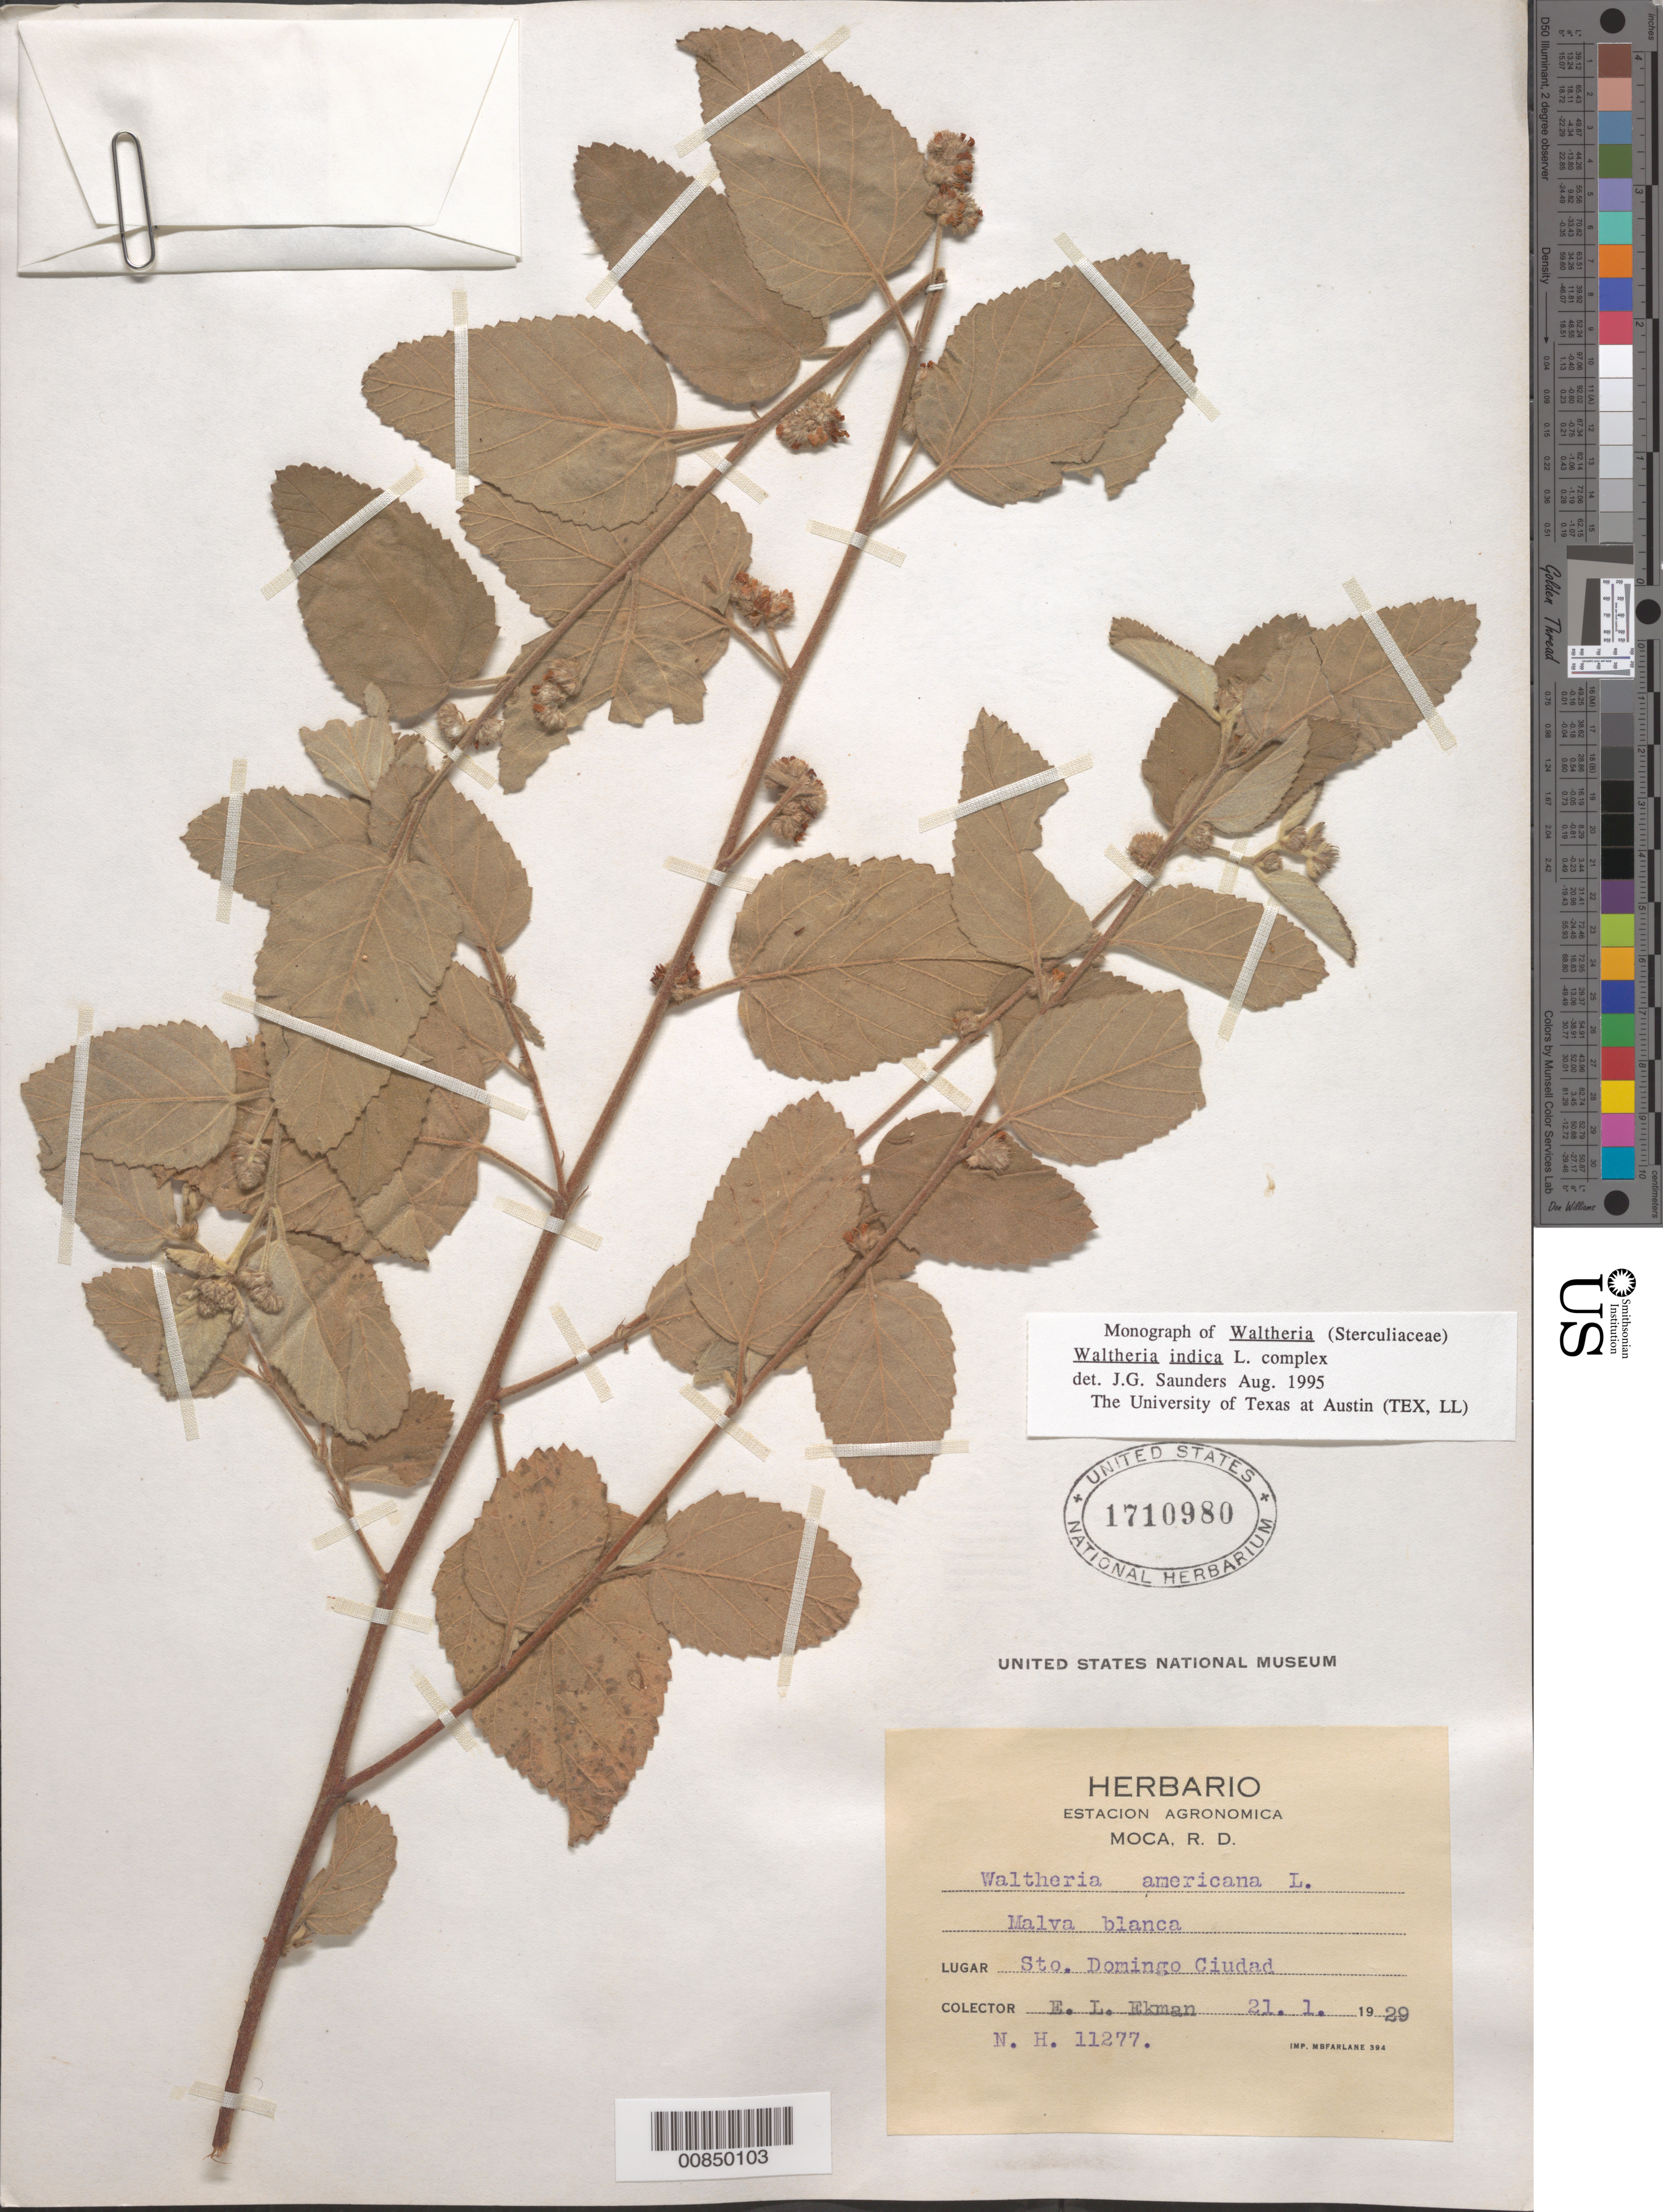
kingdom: Plantae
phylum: Tracheophyta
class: Magnoliopsida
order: Malvales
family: Malvaceae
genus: Waltheria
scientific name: Waltheria indica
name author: L.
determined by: Saunders, J. G.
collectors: E. L. Ekman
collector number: H 11277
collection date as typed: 21 Jan 1929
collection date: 1929-01-21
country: Dominican Republic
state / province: Distrito Nacional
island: Hispaniola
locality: Santo Domingo Ciudad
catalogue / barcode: US 1710980